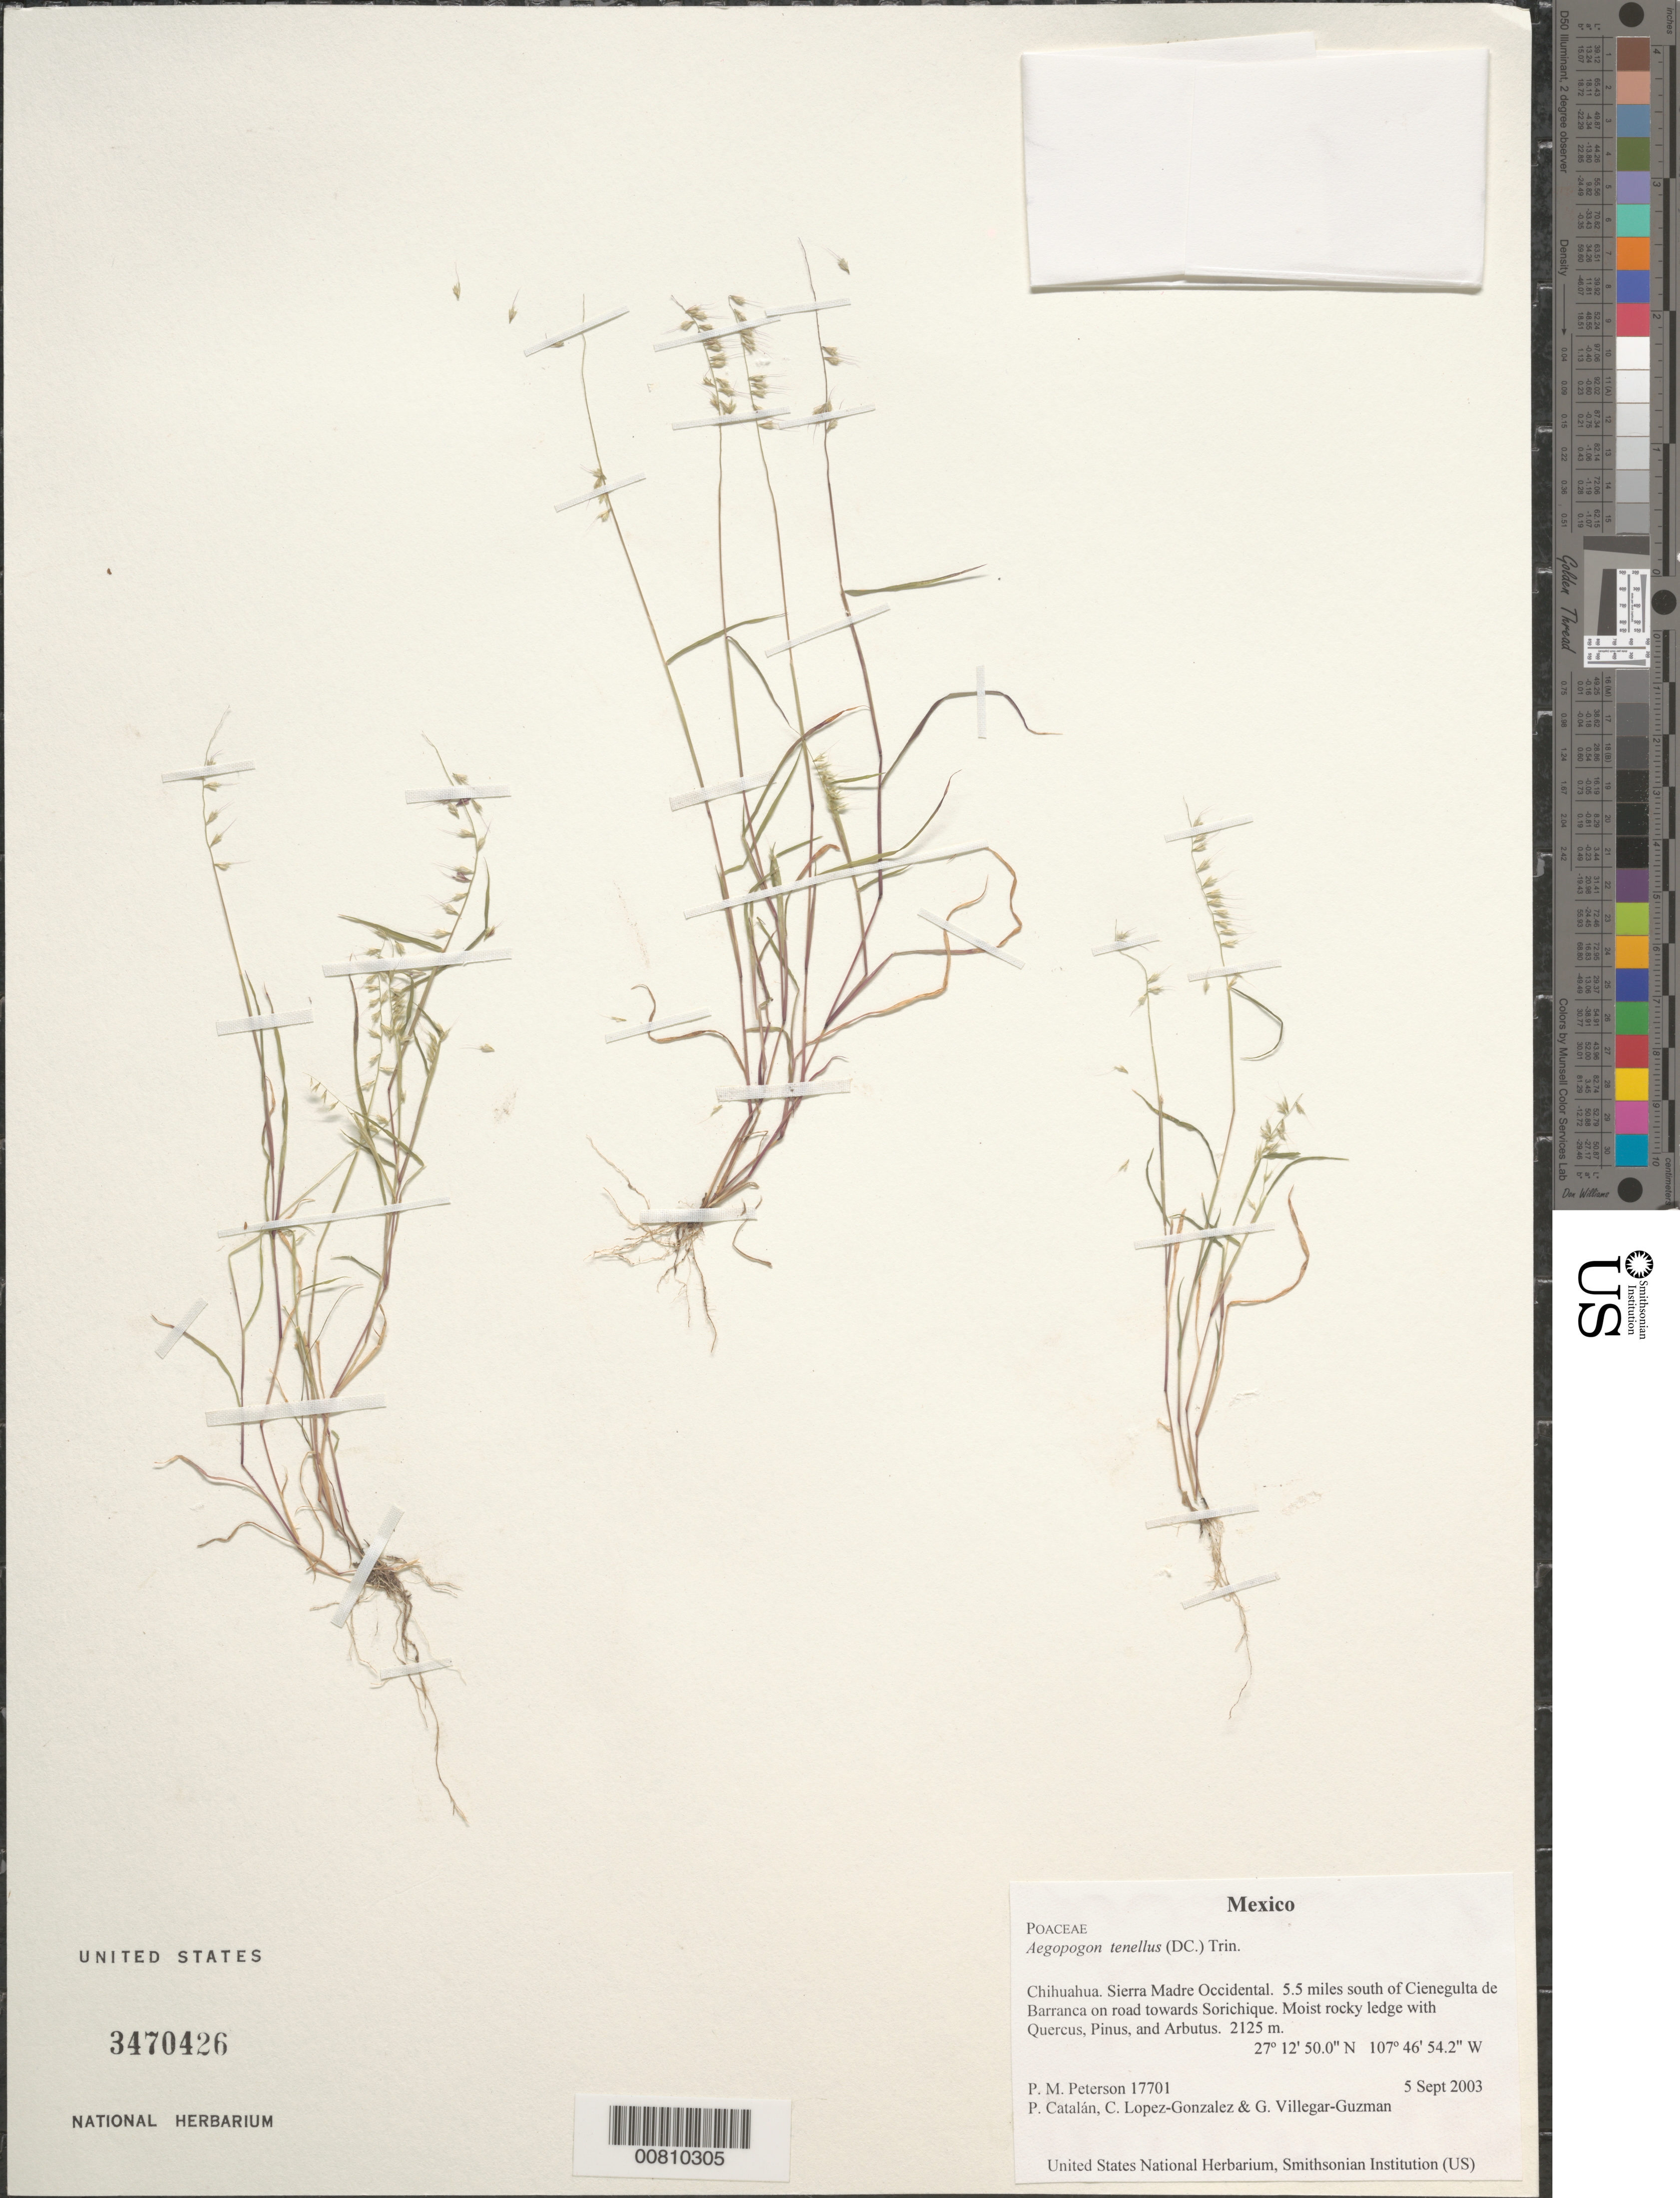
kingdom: Plantae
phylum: Tracheophyta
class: Liliopsida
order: Poales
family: Poaceae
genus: Aegopogon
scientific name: Aegopogon tenellus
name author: (DC.) Trin.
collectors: P. M. Peterson, P. Catalán, C. Lopez-Gonzalez & G. Villegar-Guzman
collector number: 17701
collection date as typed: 05 Sep 2003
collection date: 2003-09-05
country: Mexico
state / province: Chihuahua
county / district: Sierra Madre Occidental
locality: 5.5 miles south of Cienegulta de Barranca on road towards Sorichique. Moist rocky ledge with Quercus, Pinus, and Arbutus.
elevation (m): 2125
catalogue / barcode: US 3470426